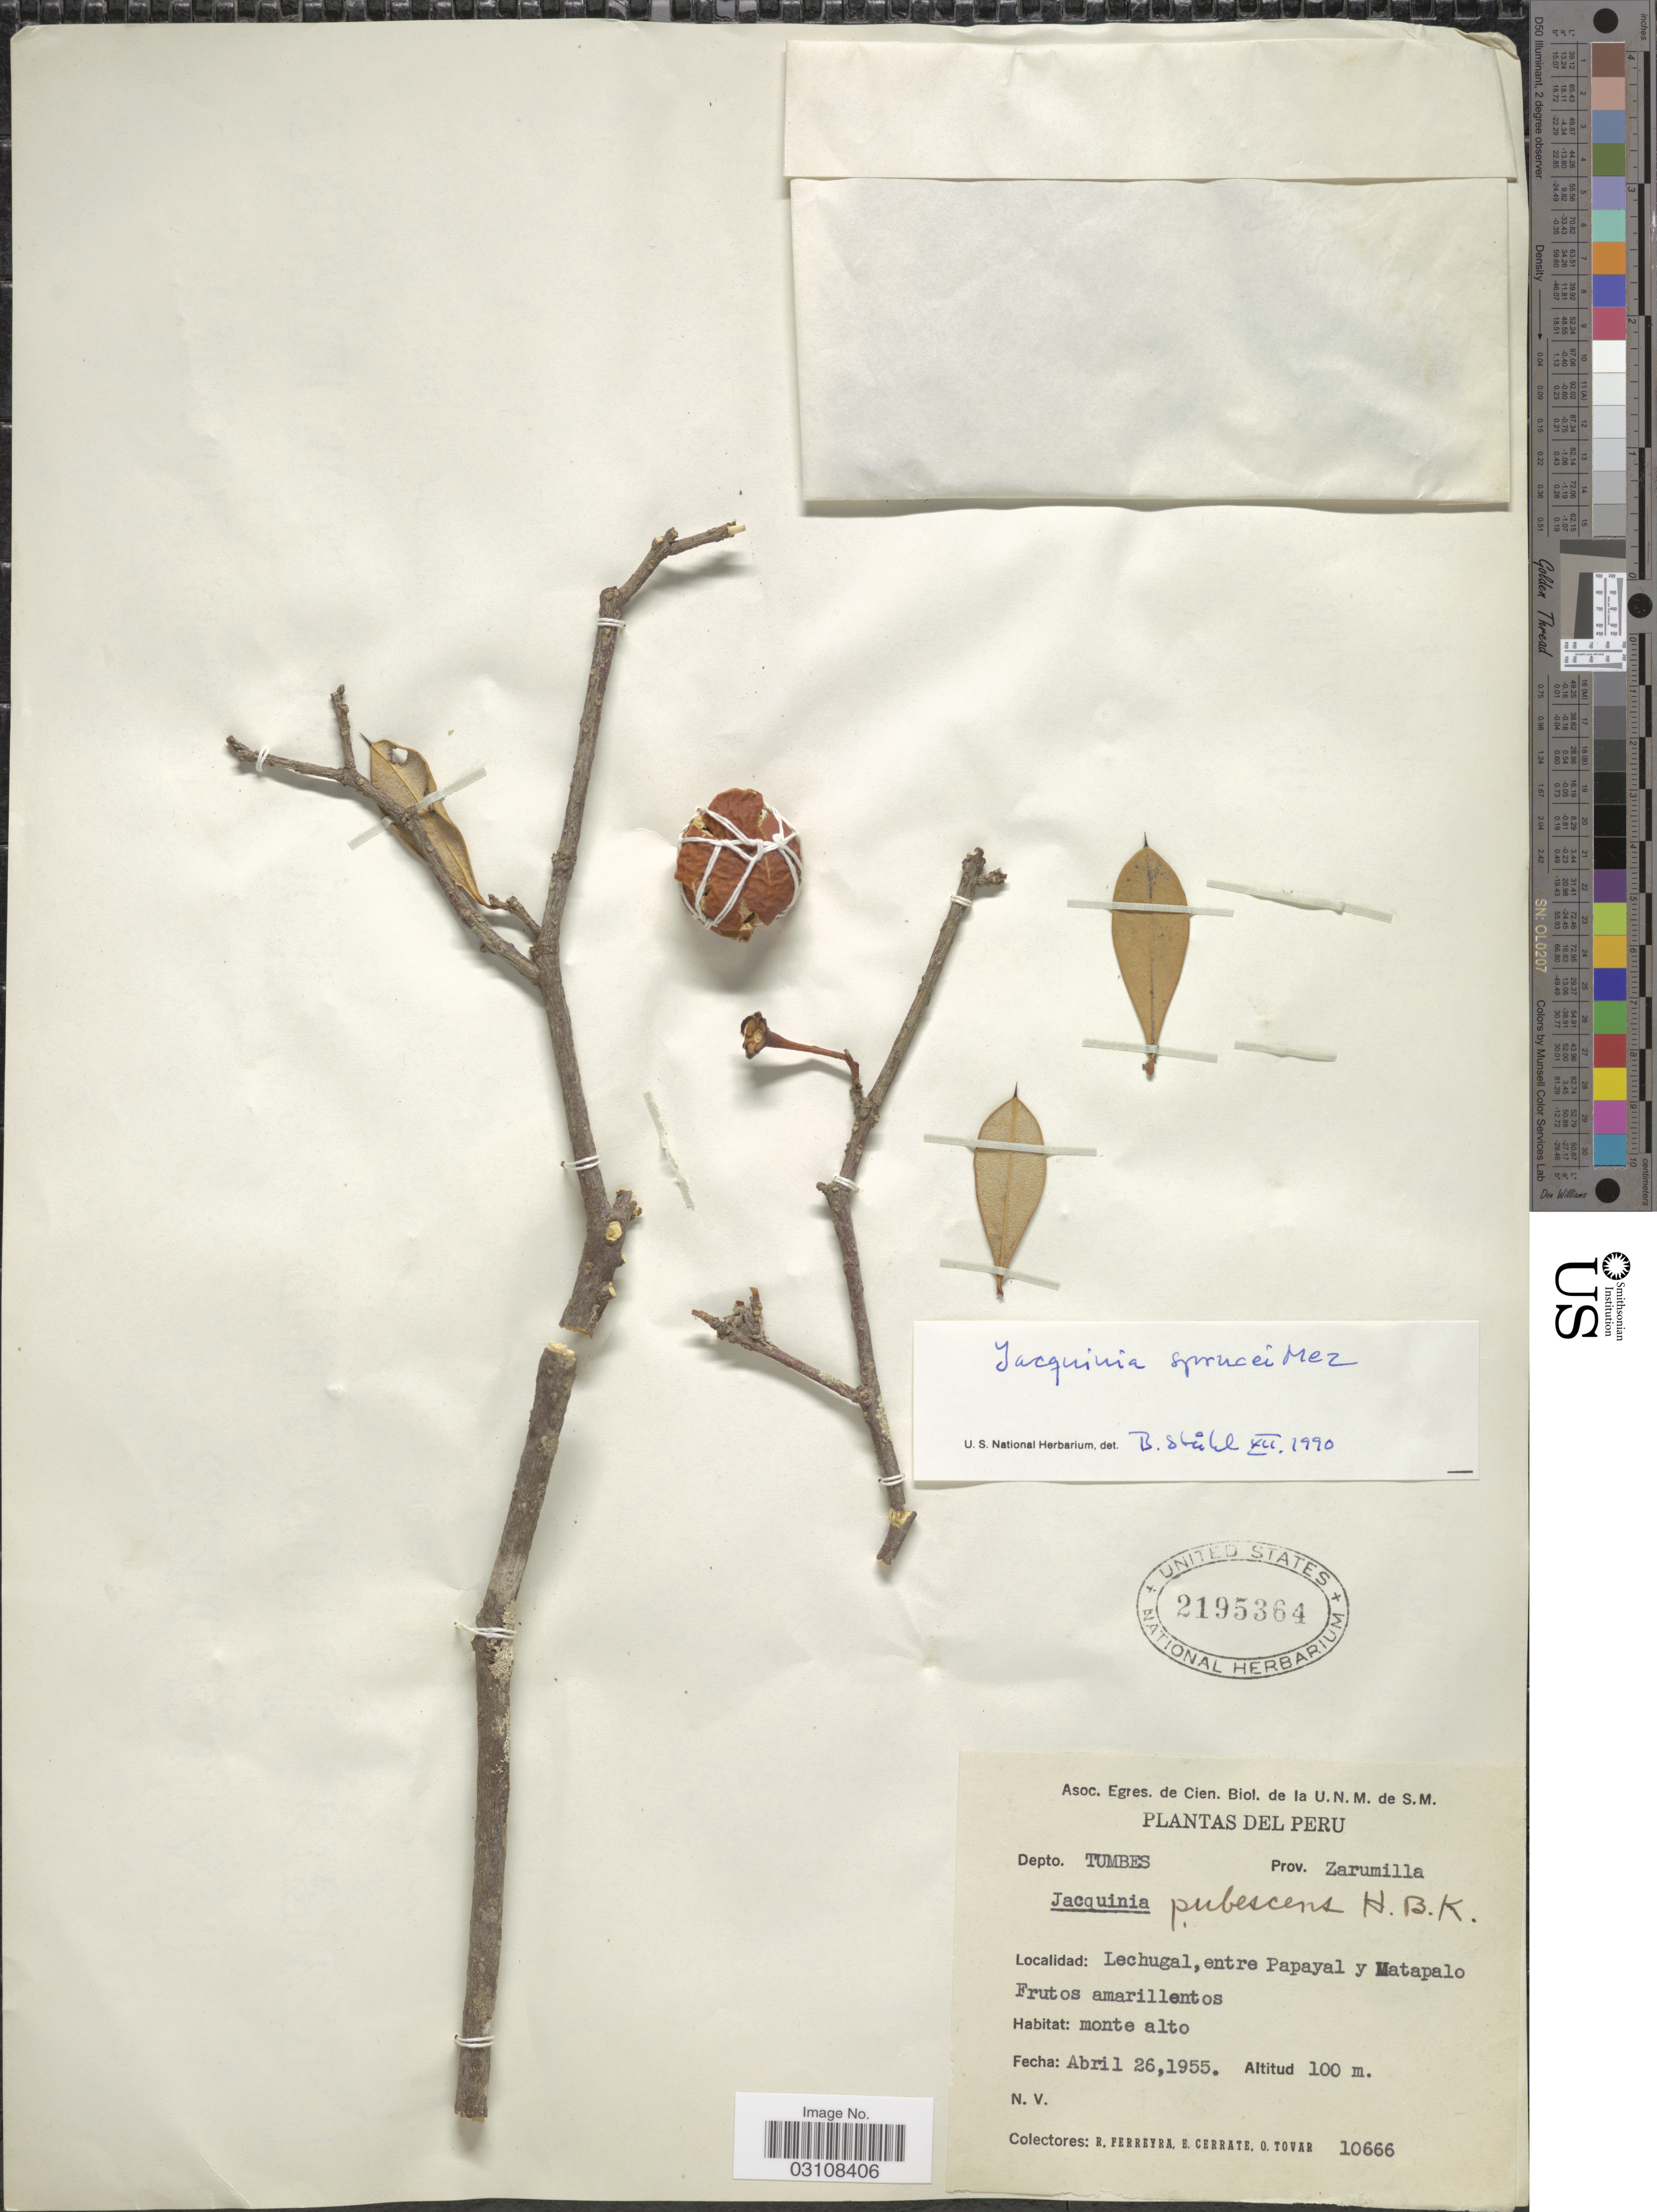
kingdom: Plantae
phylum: Tracheophyta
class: Magnoliopsida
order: Ericales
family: Primulaceae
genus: Bonellia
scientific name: Bonellia sprucei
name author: (Mez) B. Ståhl & Källersjö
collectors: R. A. Ferreyra, E. Cerrate & Ó. Tovar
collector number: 10666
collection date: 1955-04-26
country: Peru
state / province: Tumbes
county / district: Zarumilla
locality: Depto. Tumbes. Prov. Zarumilla. Lechugal, entre Papayal y Matapalo Frutos amarillentos, monte alto.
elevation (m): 100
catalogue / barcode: US 2195364